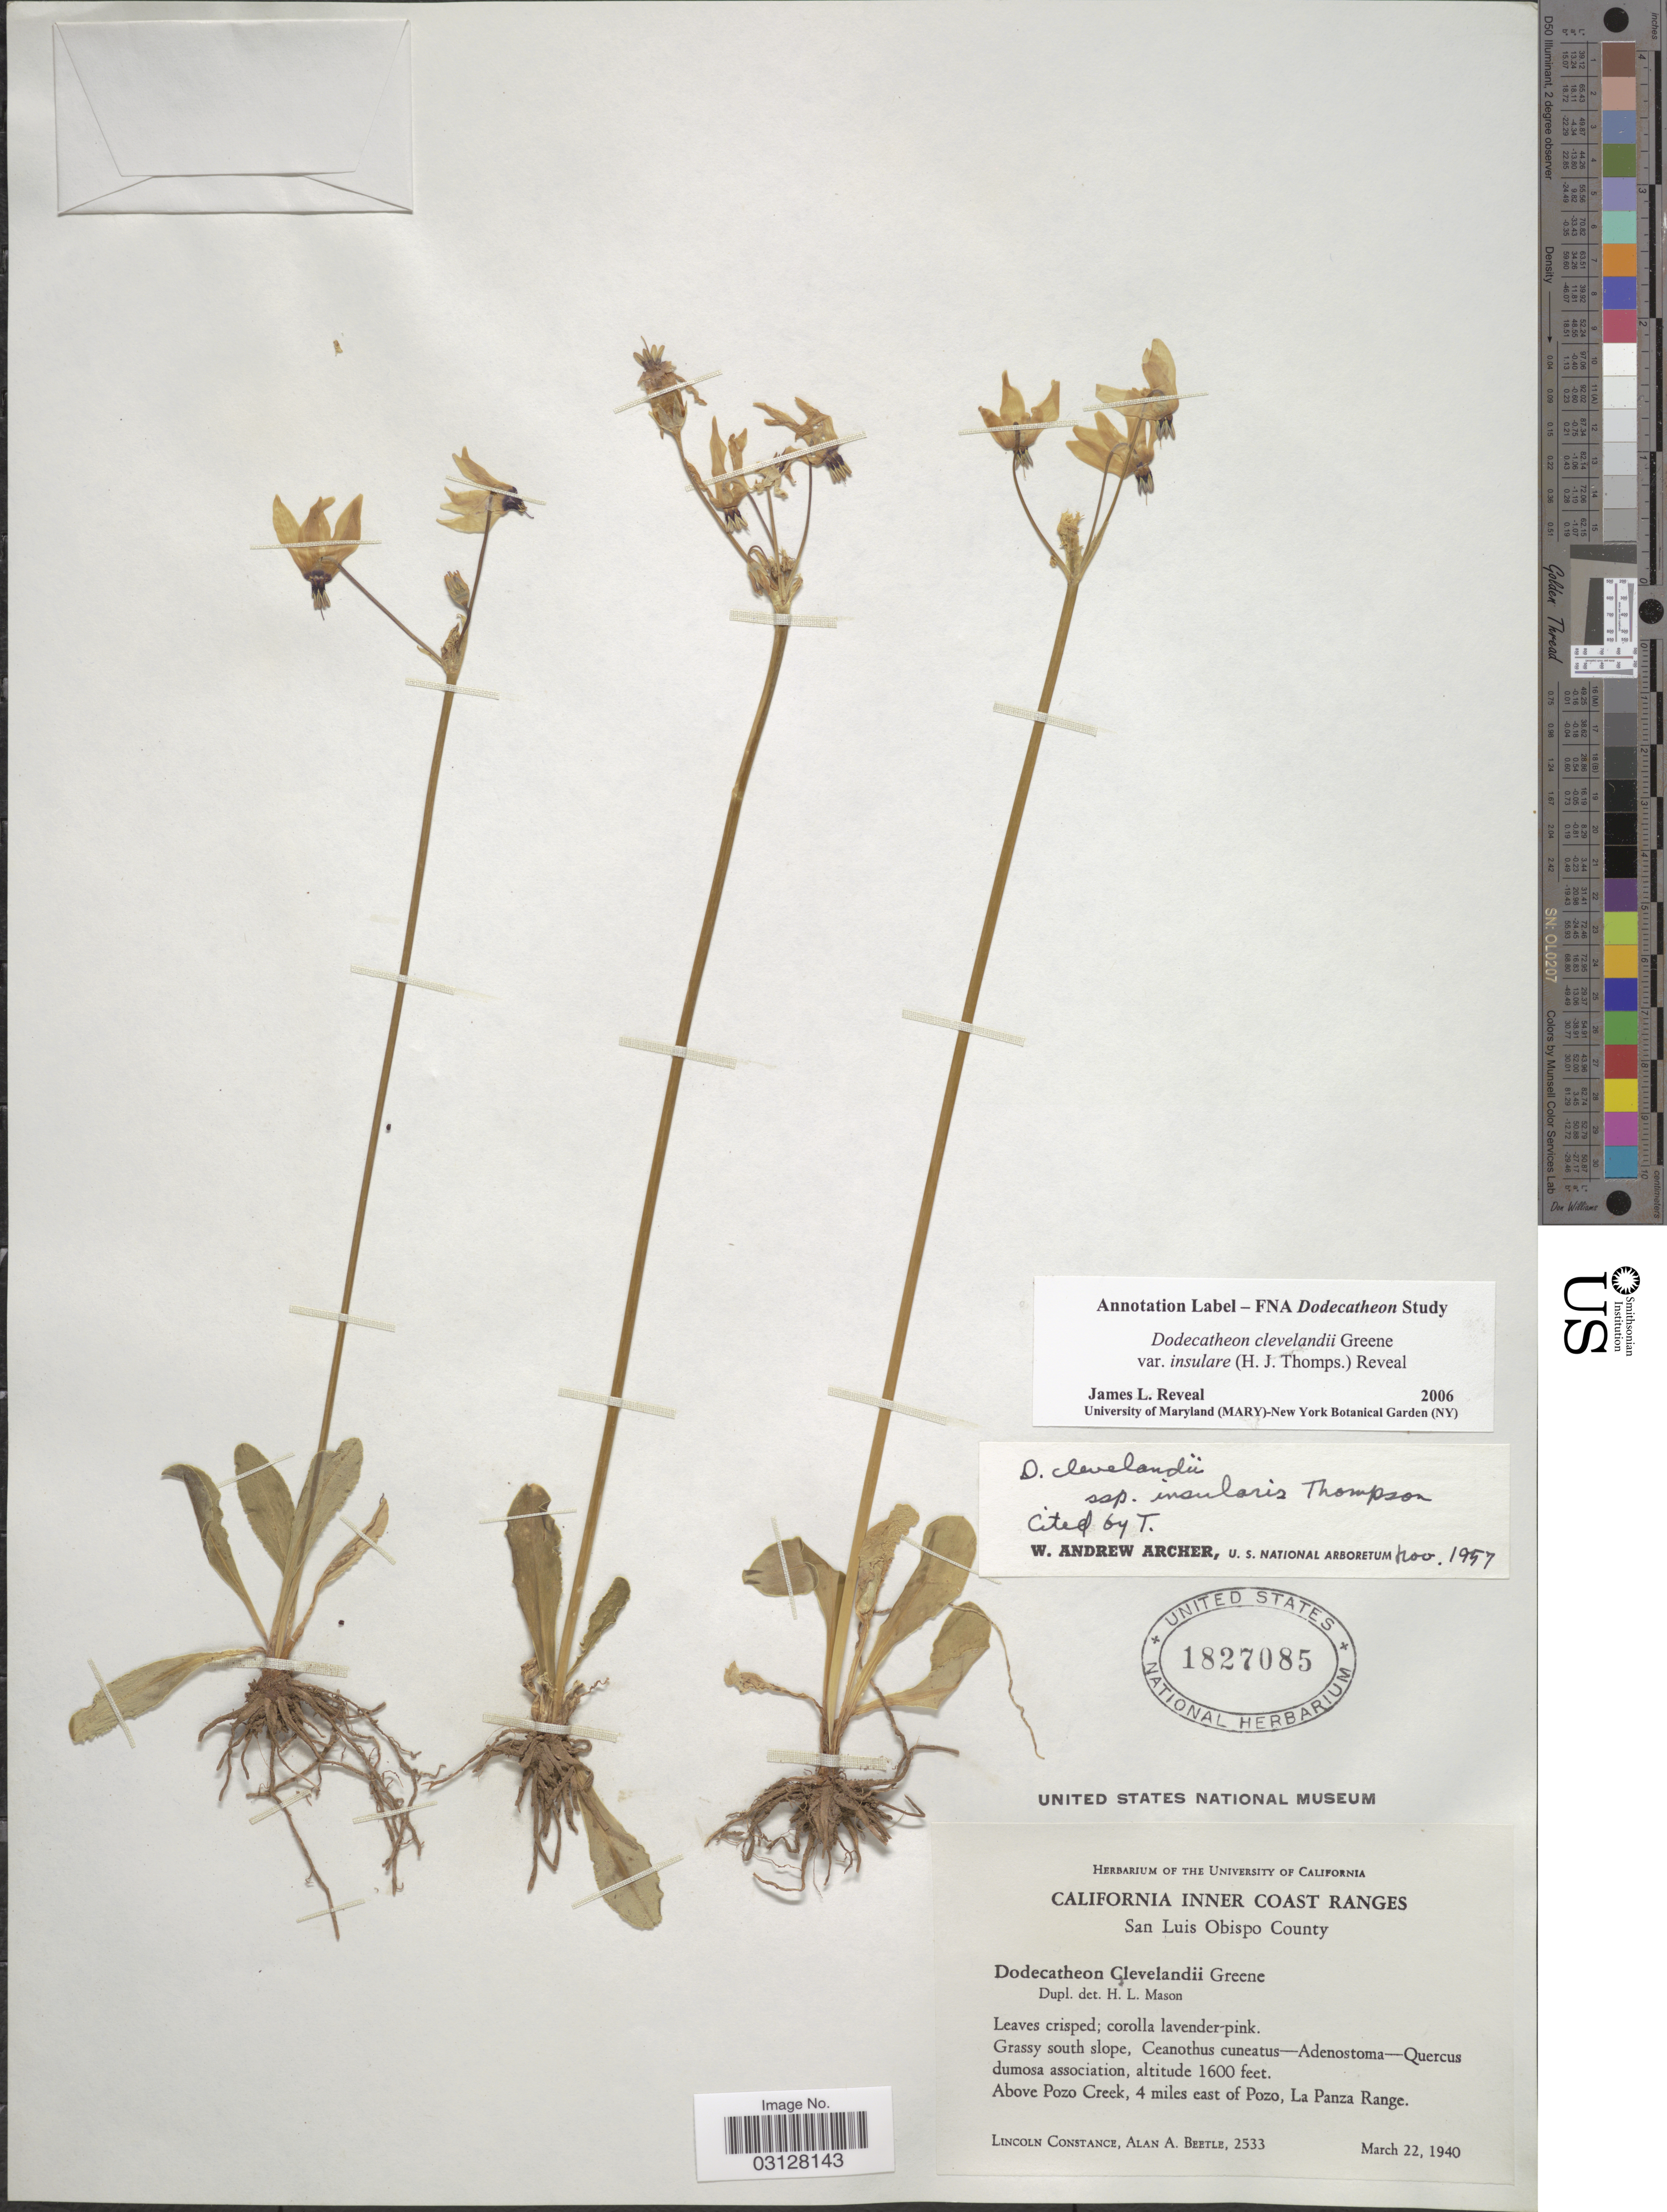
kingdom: Plantae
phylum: Tracheophyta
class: Magnoliopsida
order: Ericales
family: Primulaceae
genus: Dodecatheon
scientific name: Dodecatheon clevelandii subsp. insulare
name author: H.J. Thomps.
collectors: L. Constance & A. A. Beetle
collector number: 2533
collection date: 1940-03-22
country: United States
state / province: California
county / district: San Luis Obispo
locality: Inner Coast Ranges. San Luis Obispo County. Above Pozo Creek, 4 miles east of Pozo, La Panza Range.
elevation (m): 488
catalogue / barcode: US 1827085